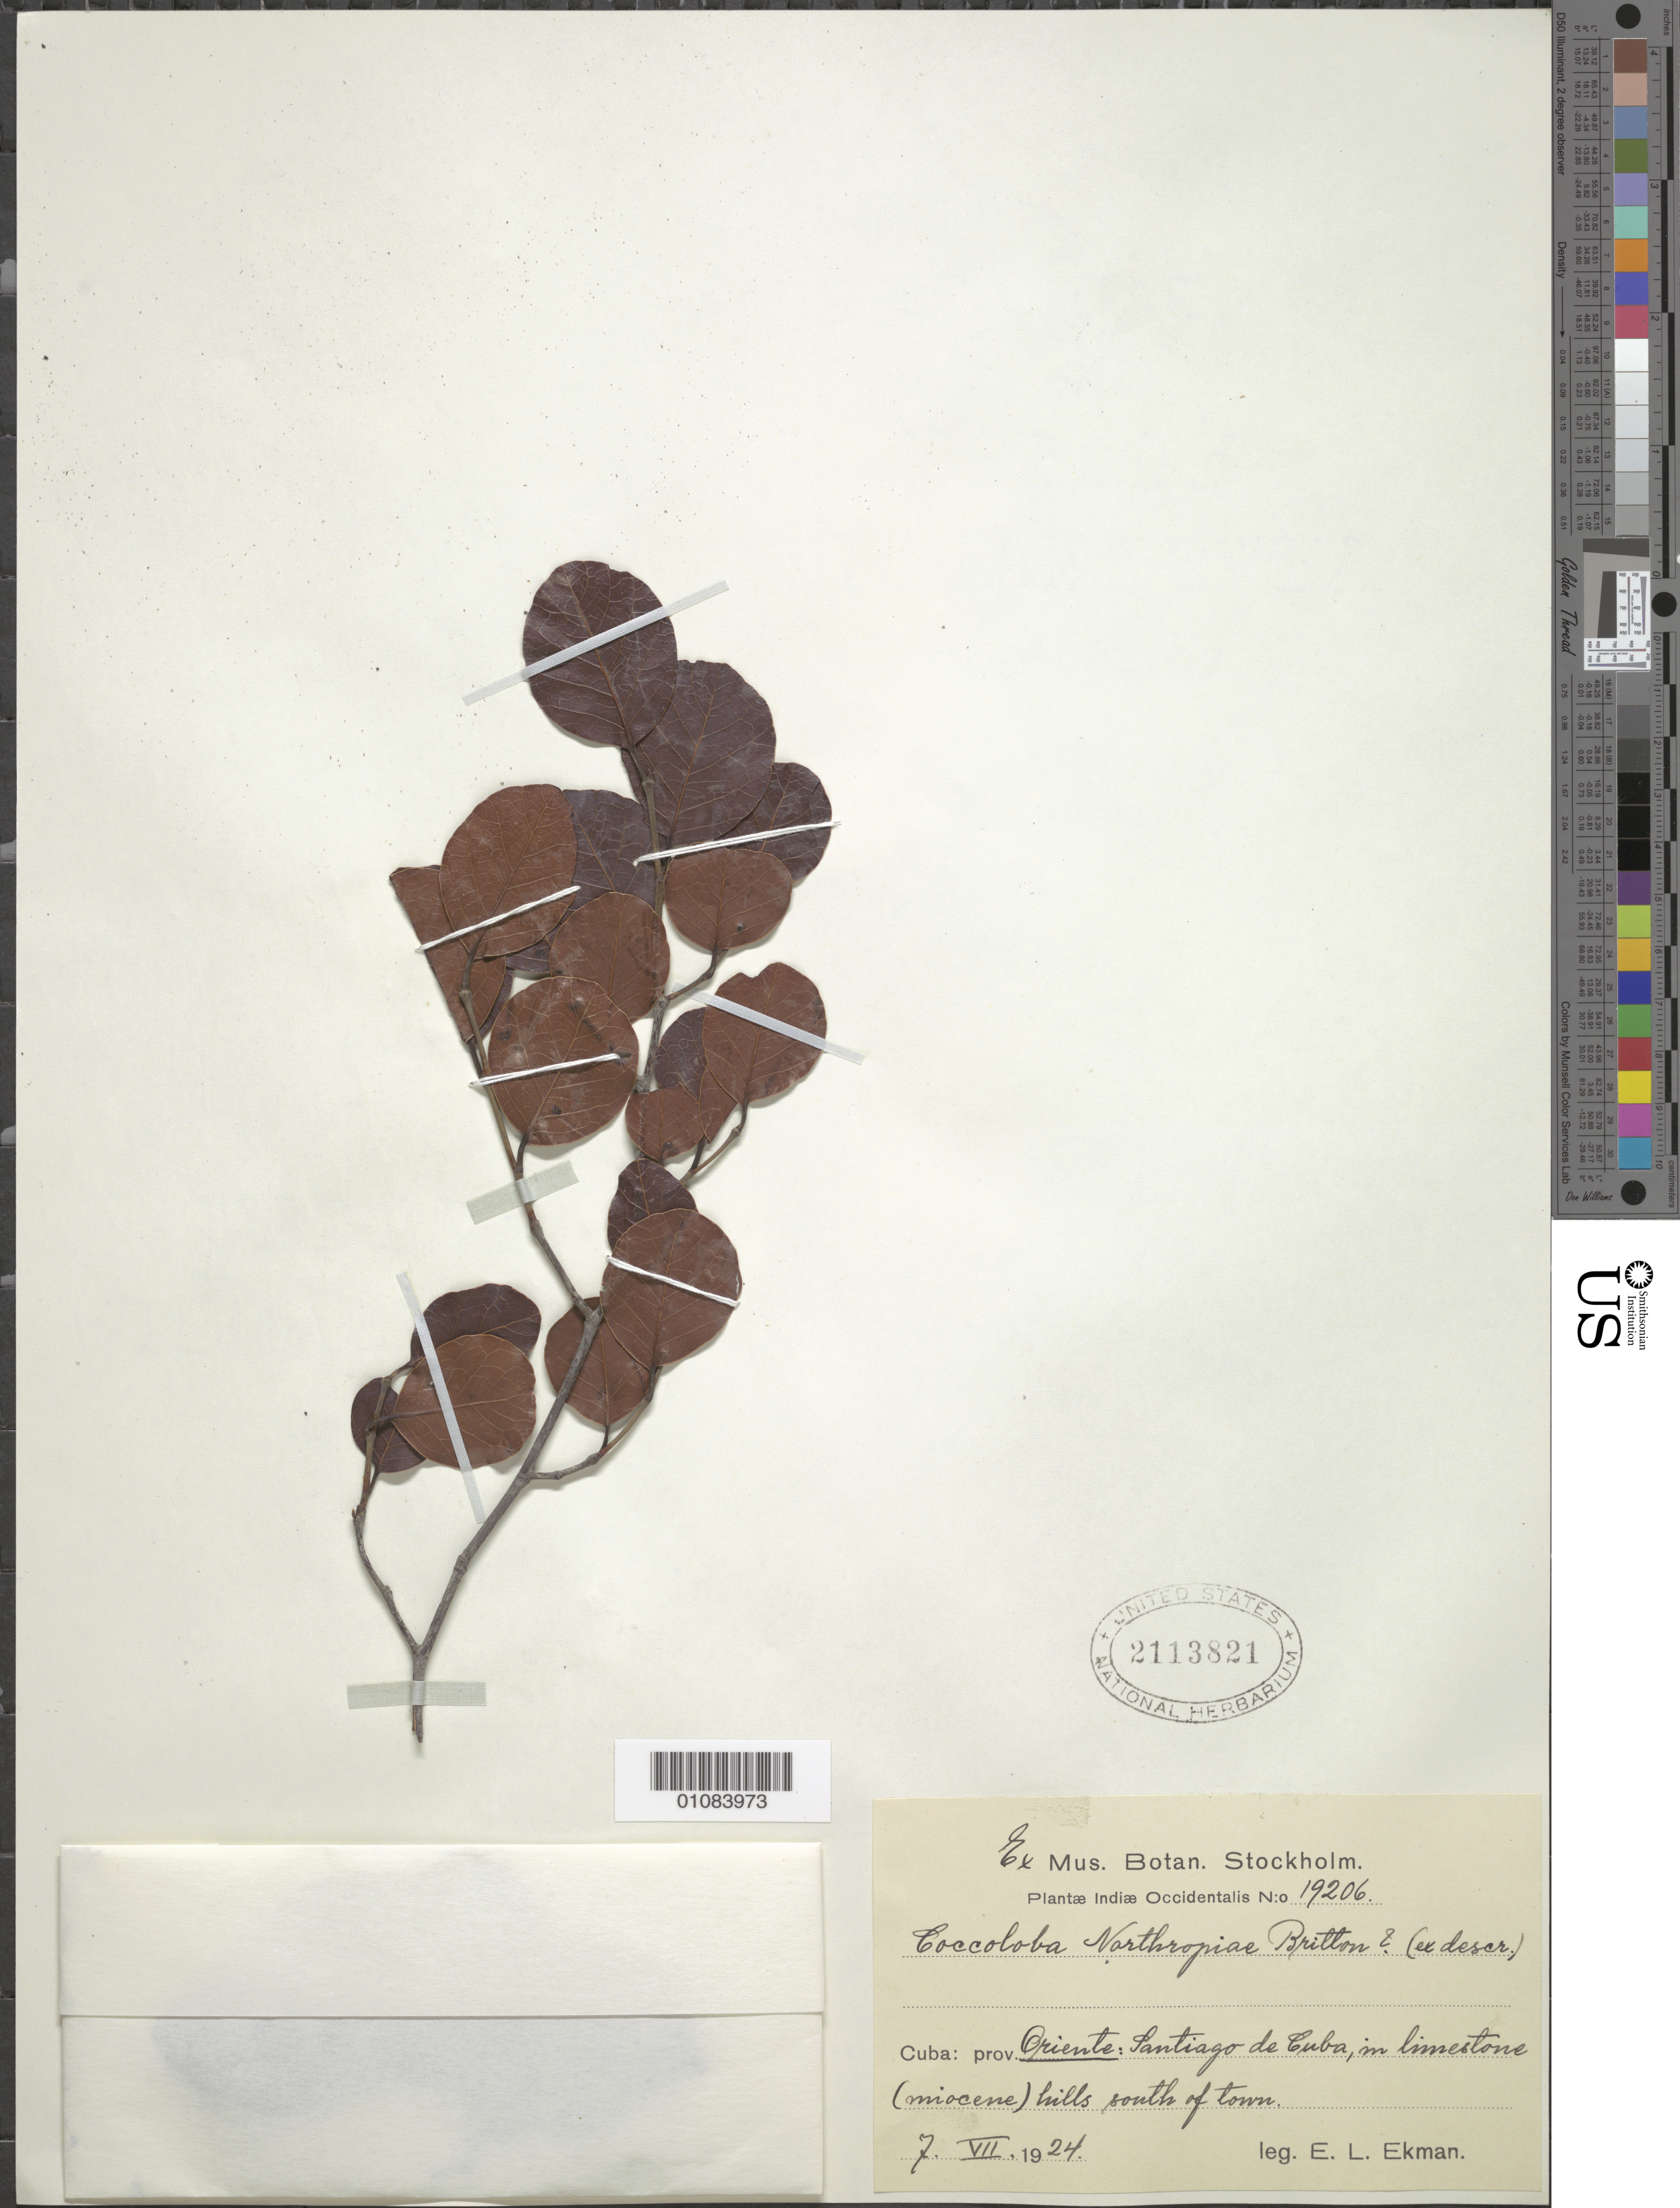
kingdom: Plantae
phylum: Tracheophyta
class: Magnoliopsida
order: Caryophyllales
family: Polygonaceae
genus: Coccoloba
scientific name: Coccoloba northropiae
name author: Britton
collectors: E. L. Ekman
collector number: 19206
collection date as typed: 07 Jul 1924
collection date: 1924-07-07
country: Cuba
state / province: Santiago de Cuba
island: Cuba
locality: Oriente: Santiago de Cuba, south of town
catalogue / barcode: US 2113821